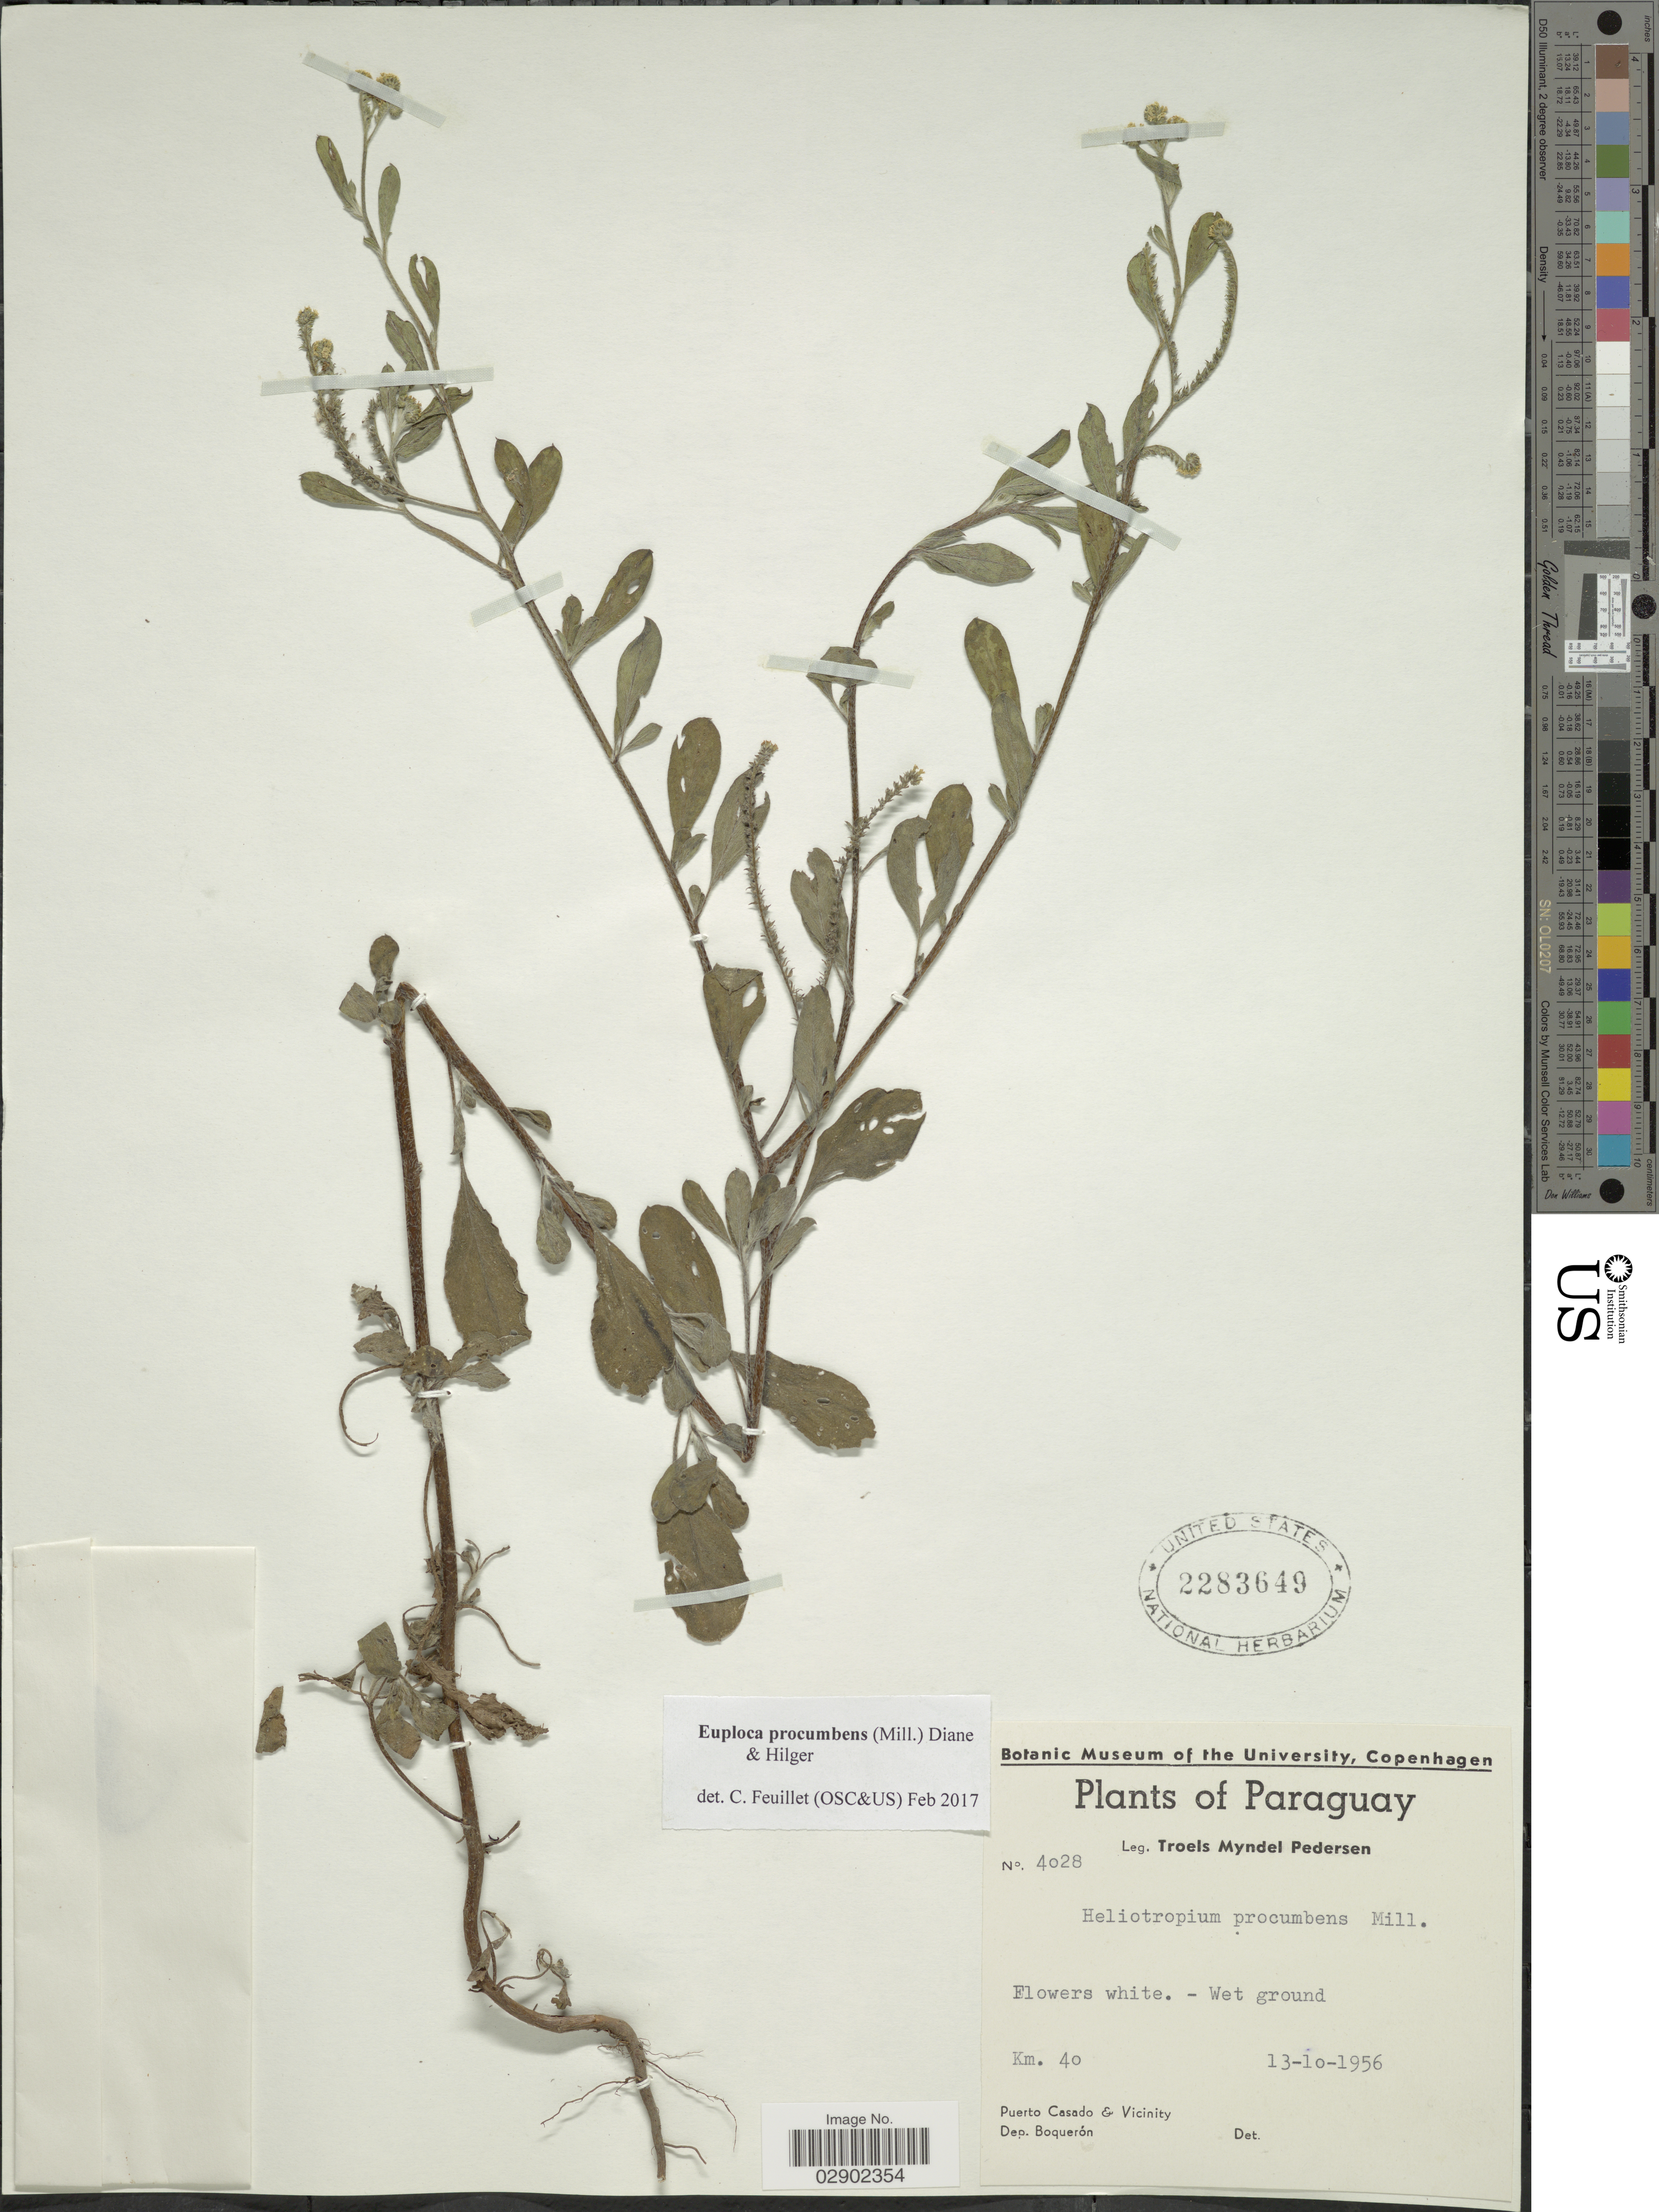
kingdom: Plantae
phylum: Tracheophyta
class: Magnoliopsida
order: Boraginales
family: Heliotropiaceae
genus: Euploca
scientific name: Euploca procumbens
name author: (Mill.) Diane & Hilger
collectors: T. Pederson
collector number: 4028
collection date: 1956-10-13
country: Paraguay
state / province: Boqueron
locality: Km. 40. Puerto Casado & Vicinity. Dep. Boquerón.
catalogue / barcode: US 2283649